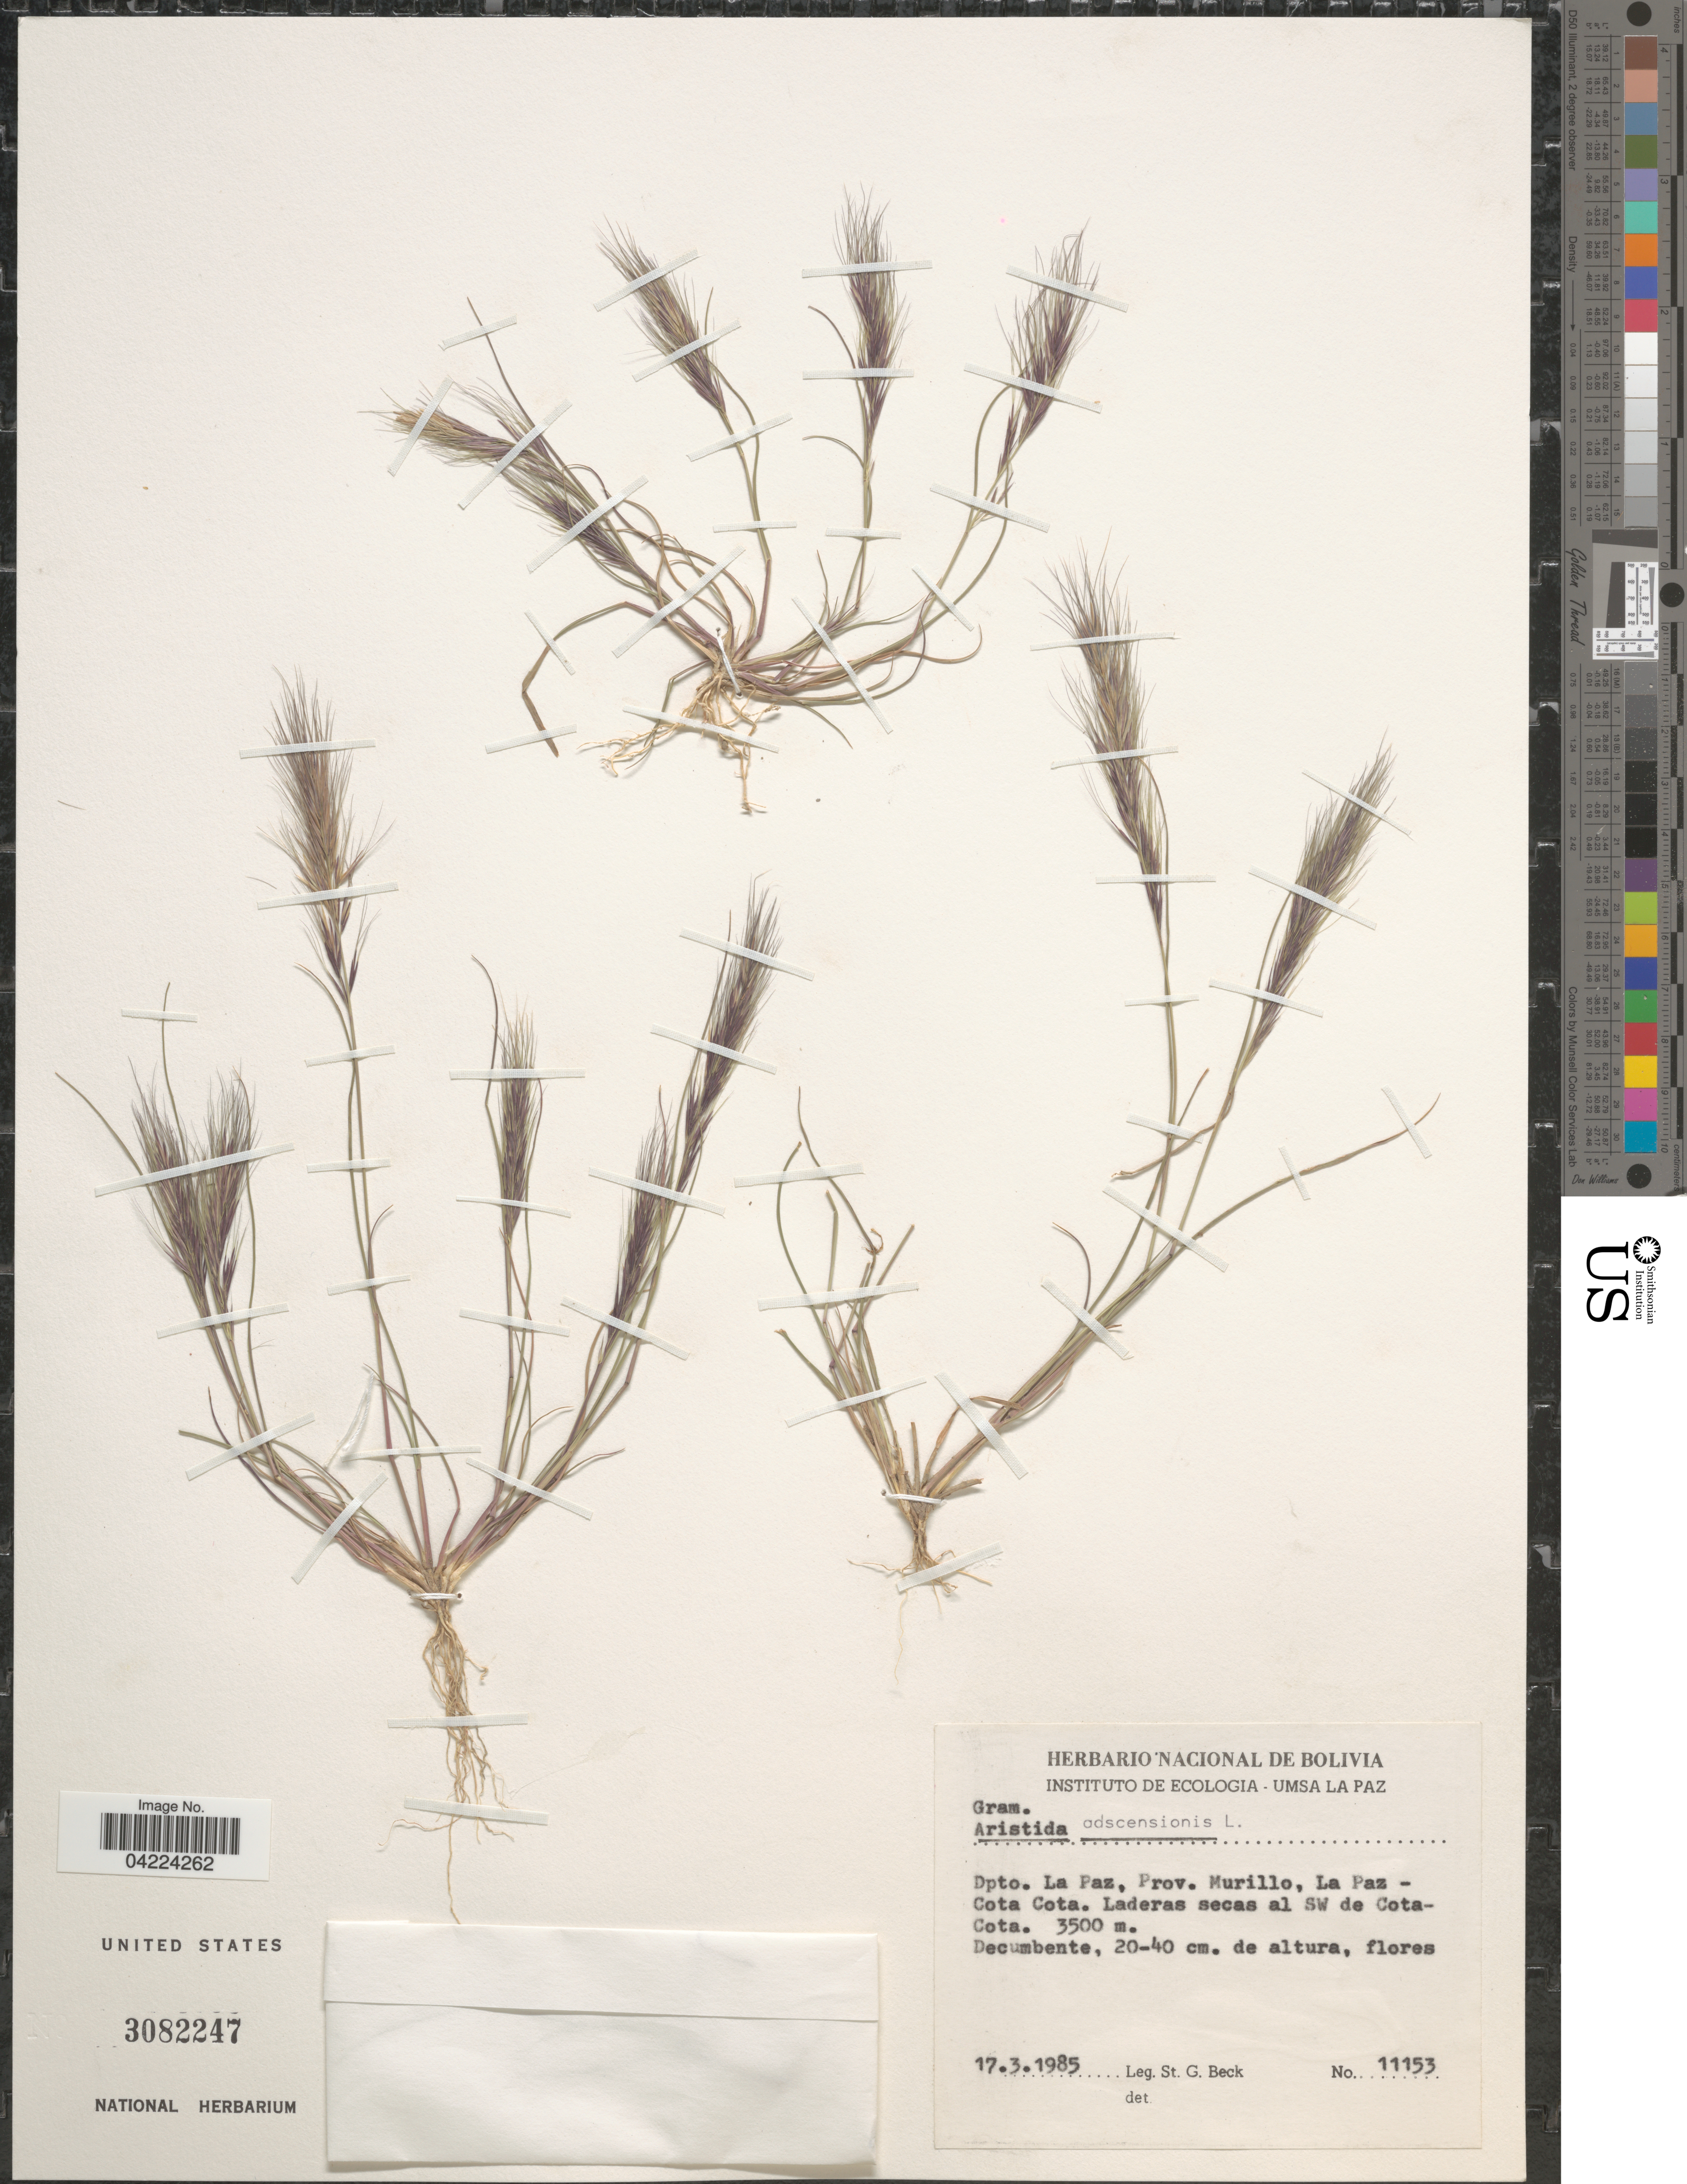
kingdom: Plantae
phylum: Tracheophyta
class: Liliopsida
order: Poales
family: Poaceae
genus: Aristida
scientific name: Aristida adscensionis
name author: L.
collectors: S. G. Beck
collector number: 11153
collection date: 1985-03-17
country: Bolivia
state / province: La Paz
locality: Dpto. La Paz, Prov. Murillo, La Paz- Cota Cota. Laderas secas al SW de Cota-Cota.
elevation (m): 3500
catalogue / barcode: US 3082247